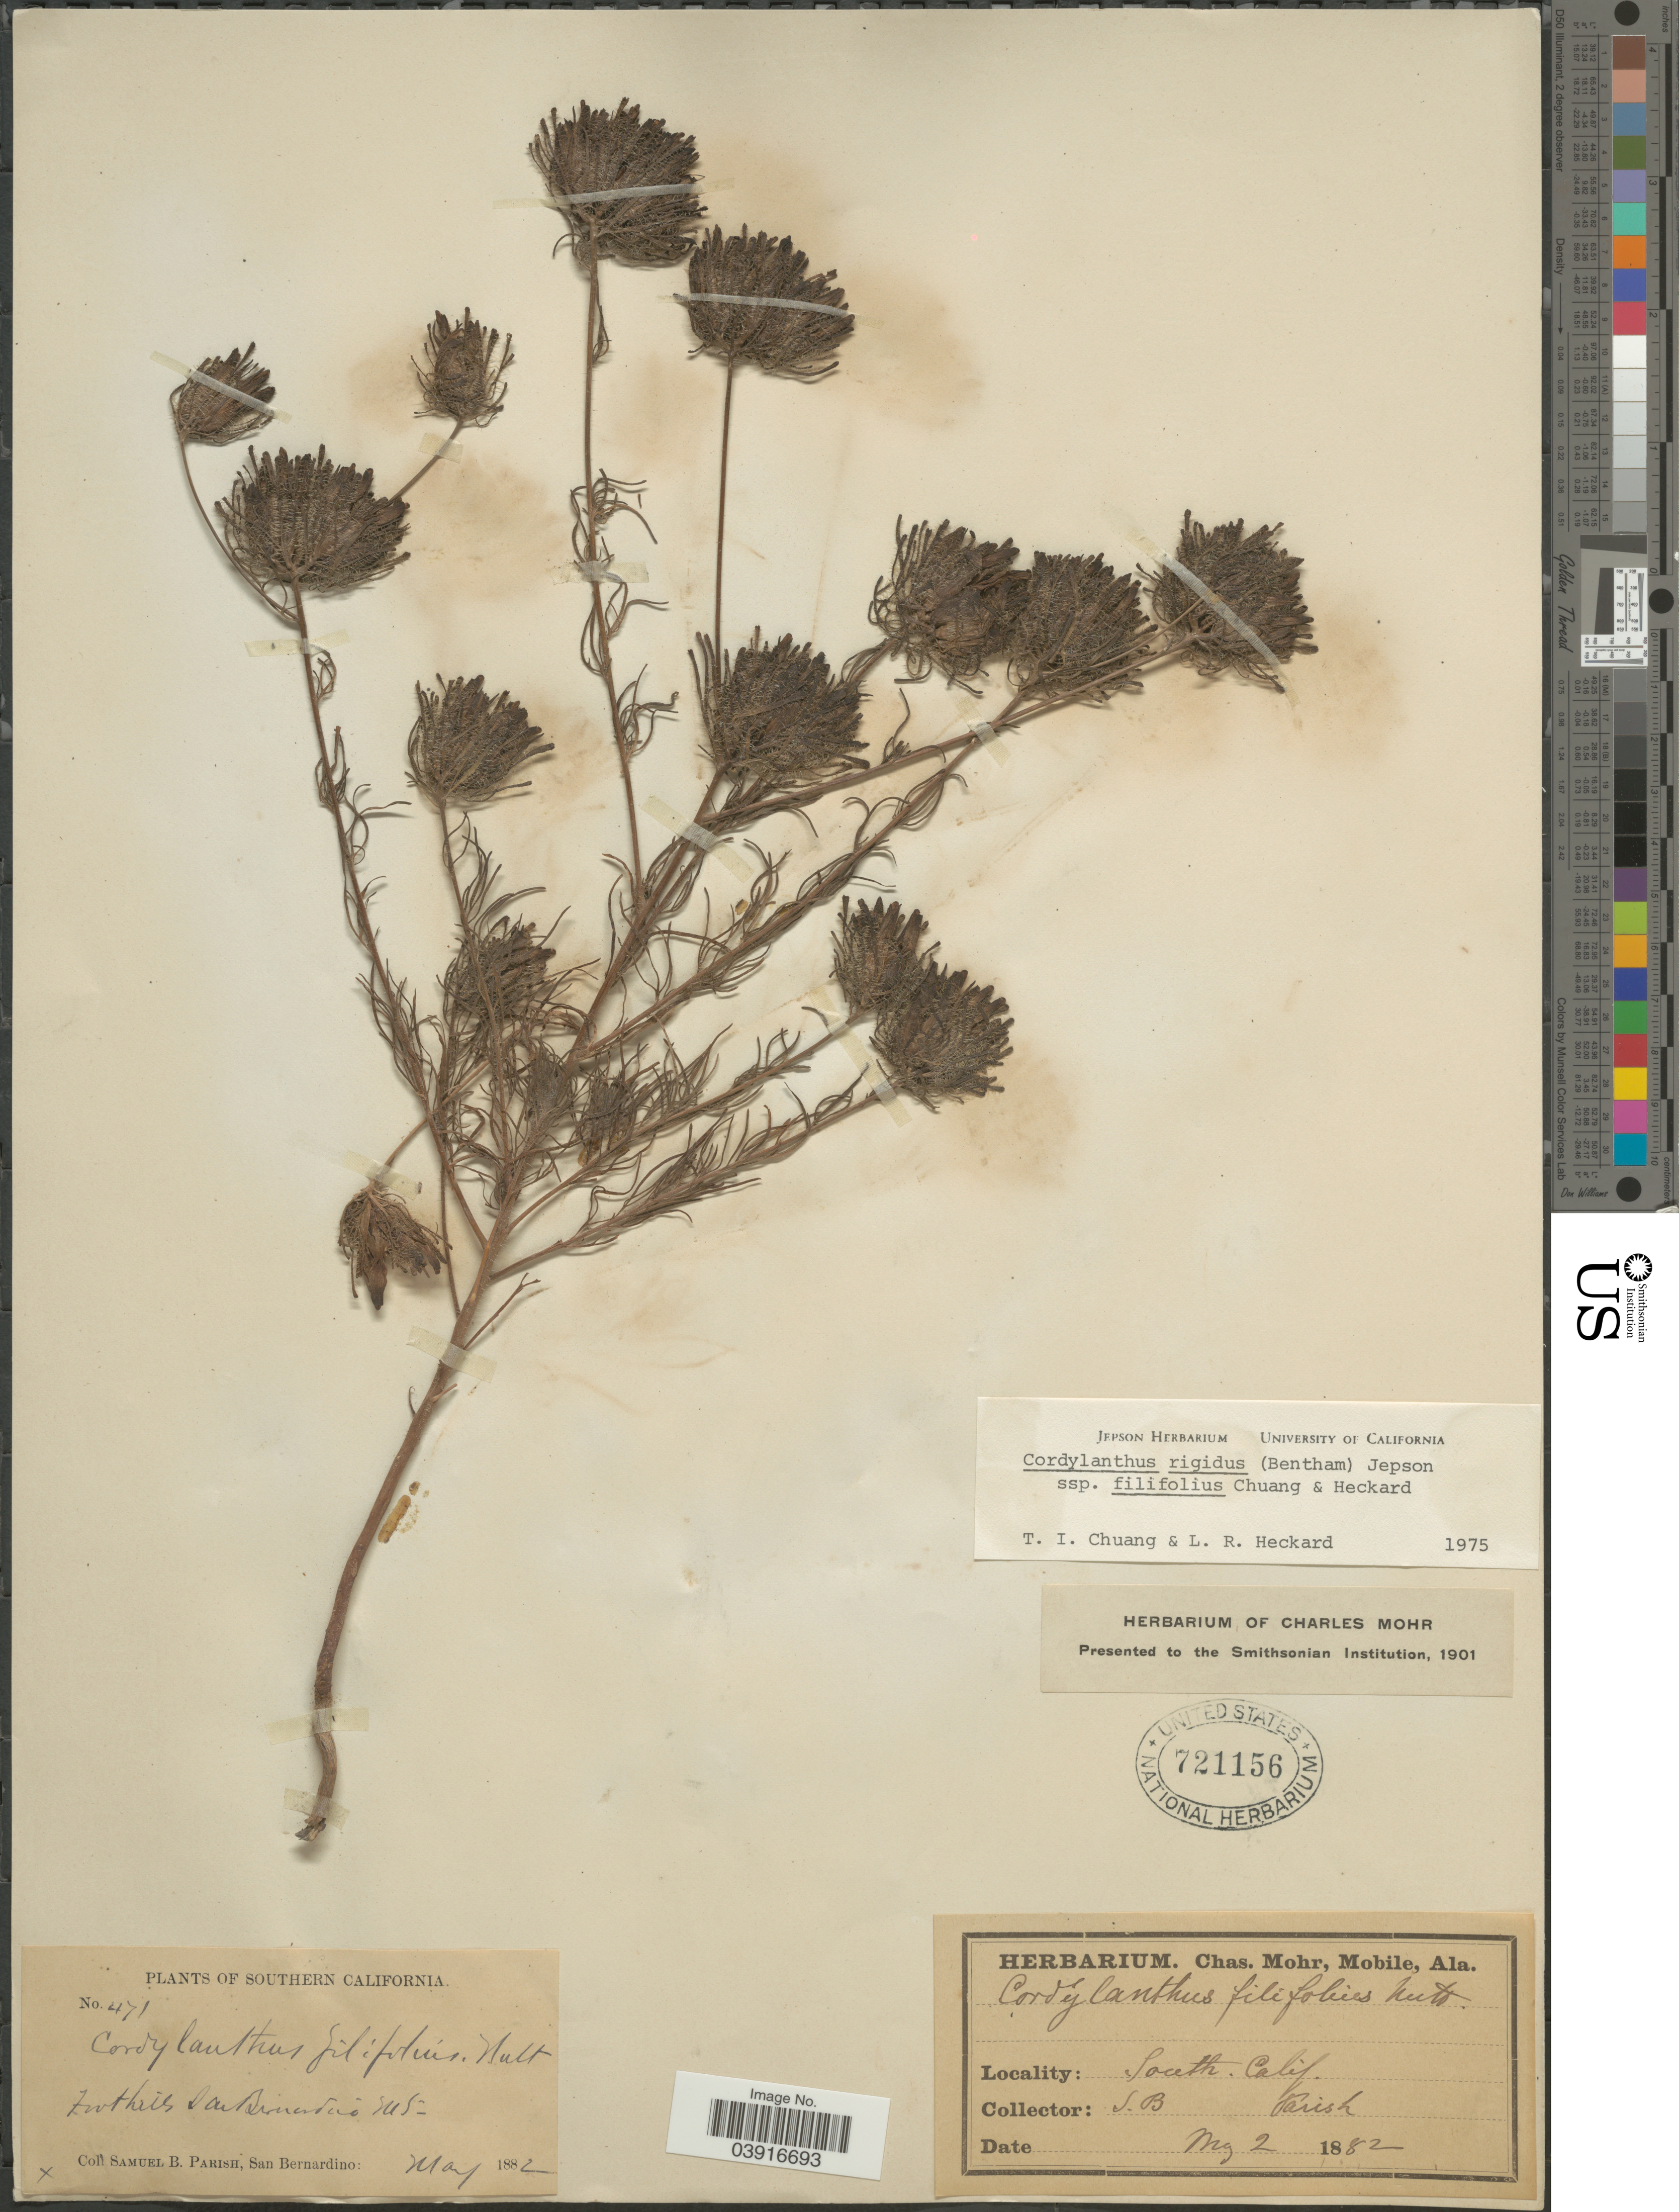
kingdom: Plantae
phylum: Tracheophyta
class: Magnoliopsida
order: Lamiales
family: Orobanchaceae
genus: Cordylanthus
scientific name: Cordylanthus rigidus subsp. filifolius T.I. Chuang & Heckard, ined.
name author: T.I. Chuang & Heckard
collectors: S. B. Parish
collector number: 471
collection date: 1882-05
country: United States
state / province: California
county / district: San Bernardino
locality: Southern California. Foothills San Bernardino Mt.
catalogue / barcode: US 721156